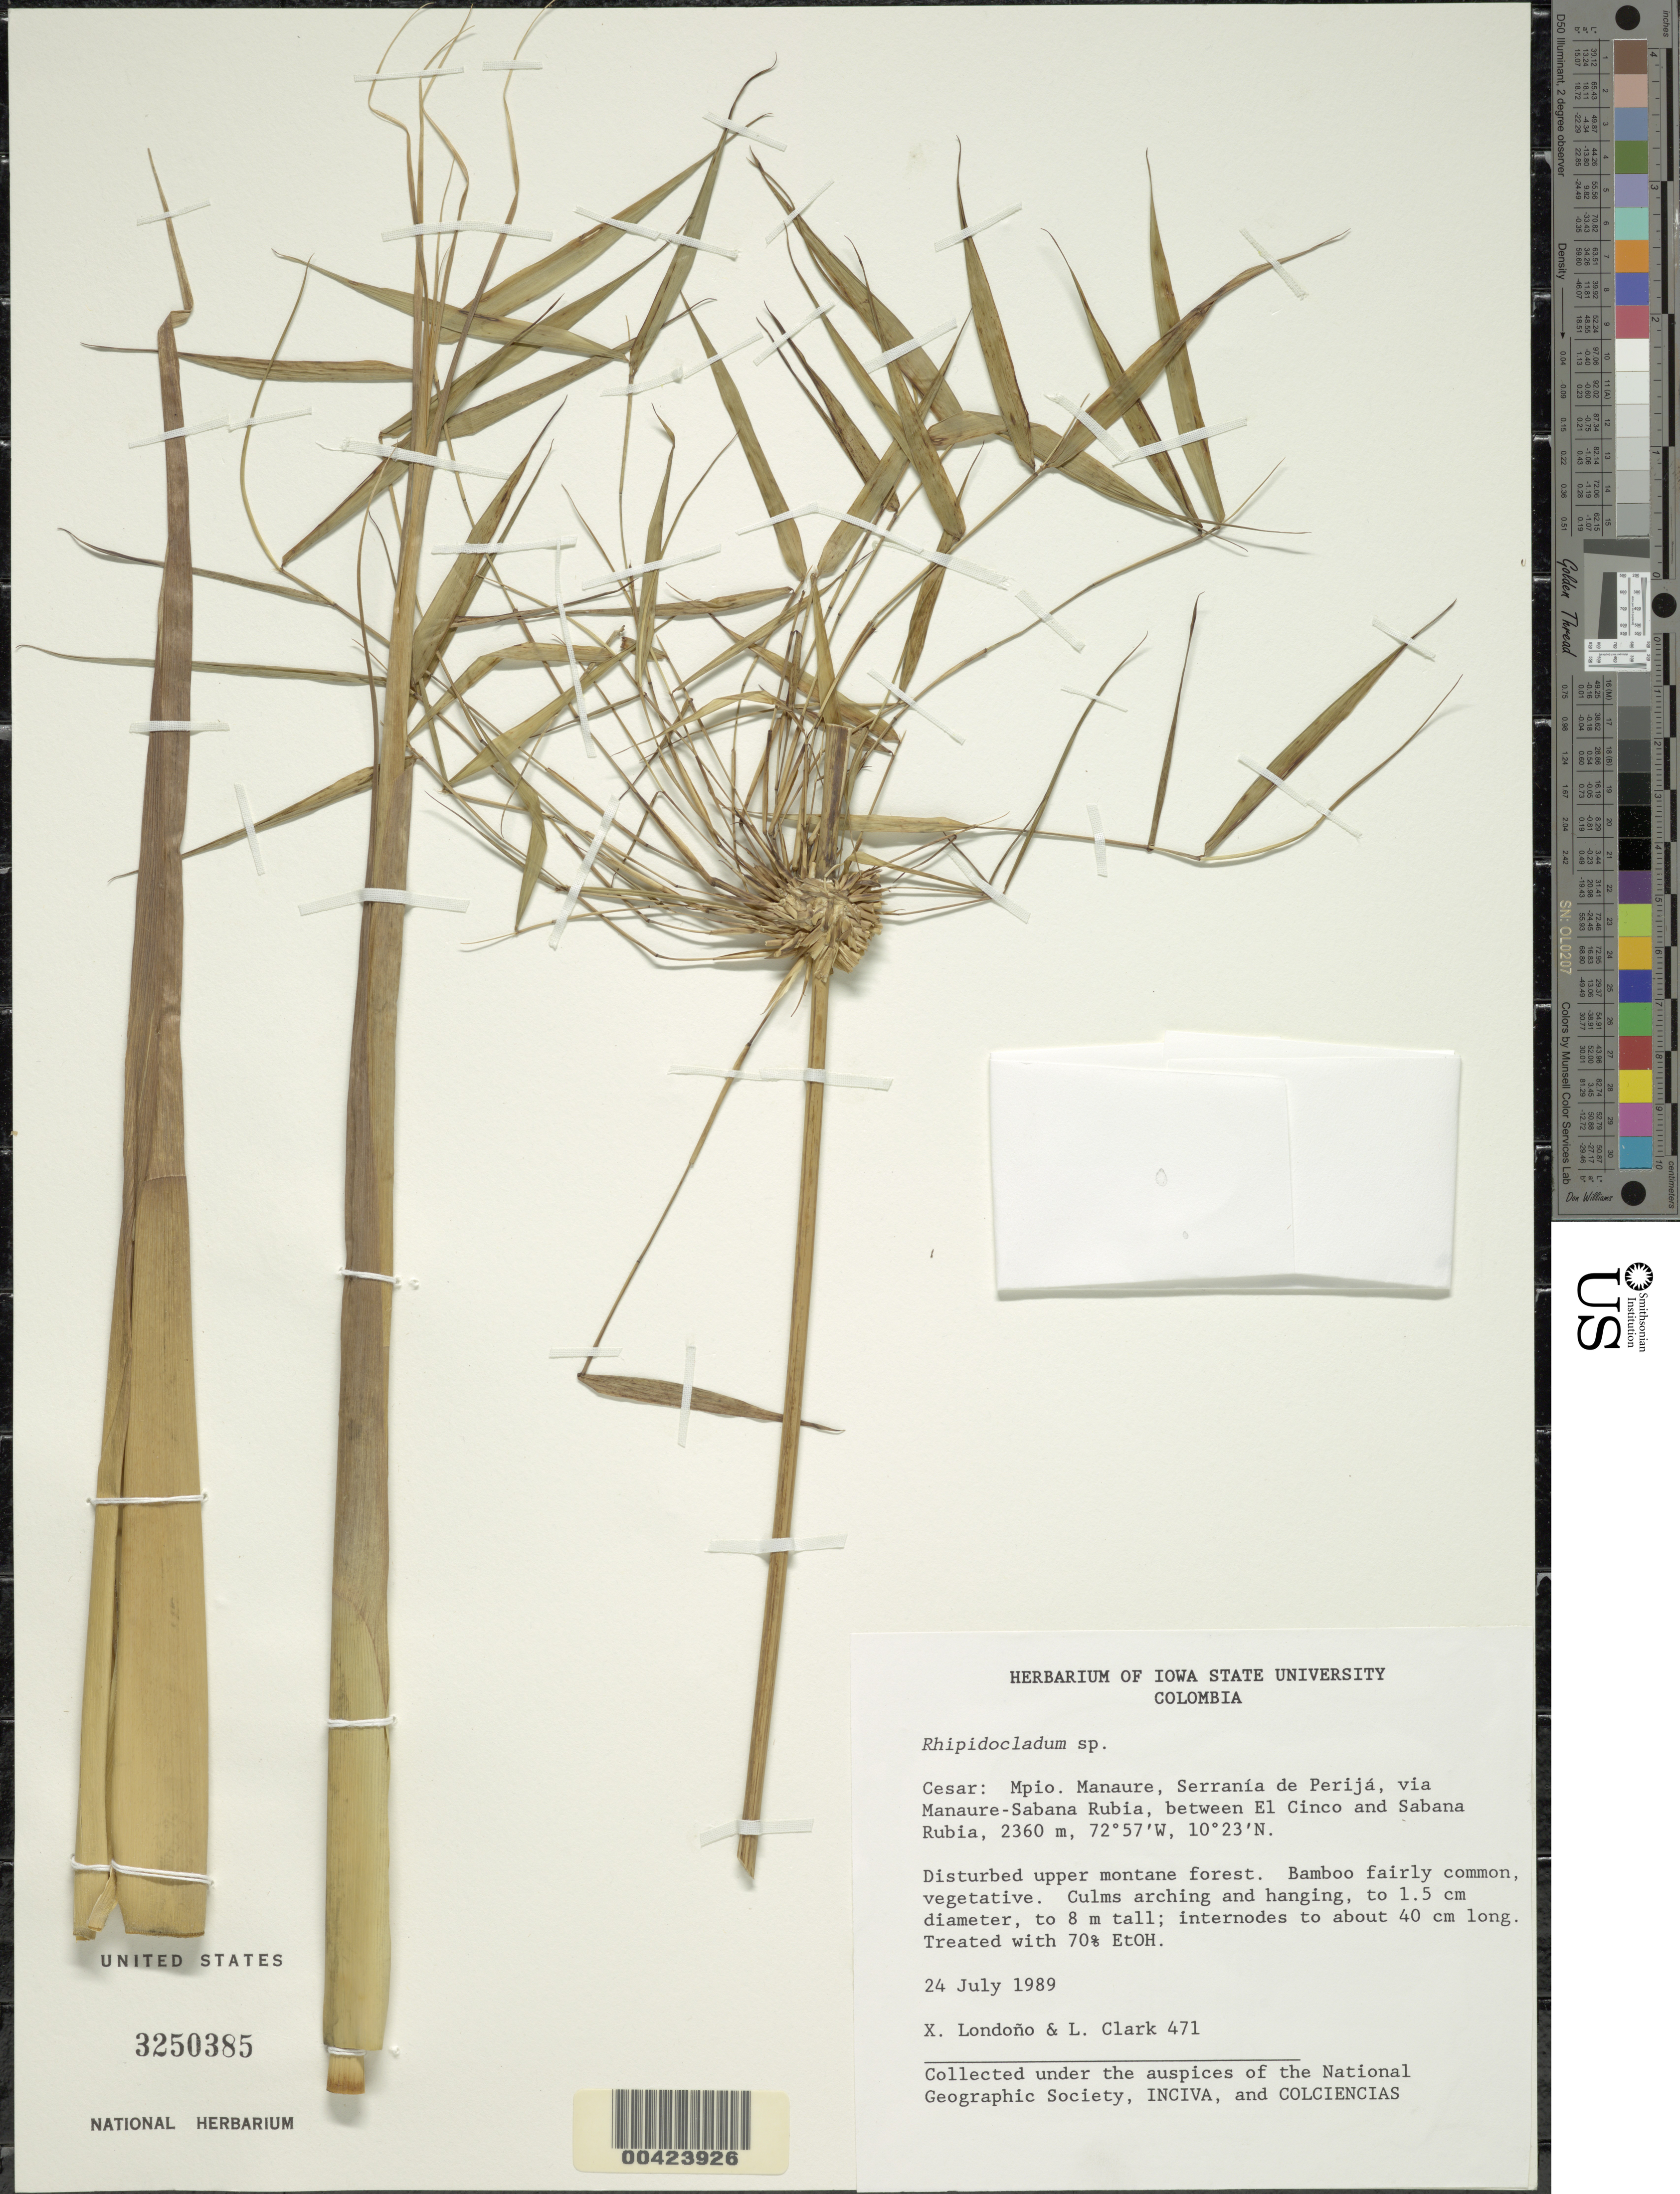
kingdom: Plantae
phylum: Tracheophyta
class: Liliopsida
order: Poales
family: Poaceae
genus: Rhipidocladum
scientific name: Rhipidocladum sp.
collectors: X. Londoño & L. G. Clark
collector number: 471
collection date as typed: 24 Jul 1989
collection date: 1989-07-24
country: Colombia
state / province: César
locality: Manaure Mun. (?), Serrania de Perija, via Manaure - Sabana Rubia, between El Cinco and Sabana Rubia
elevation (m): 2360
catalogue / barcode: US 3250385